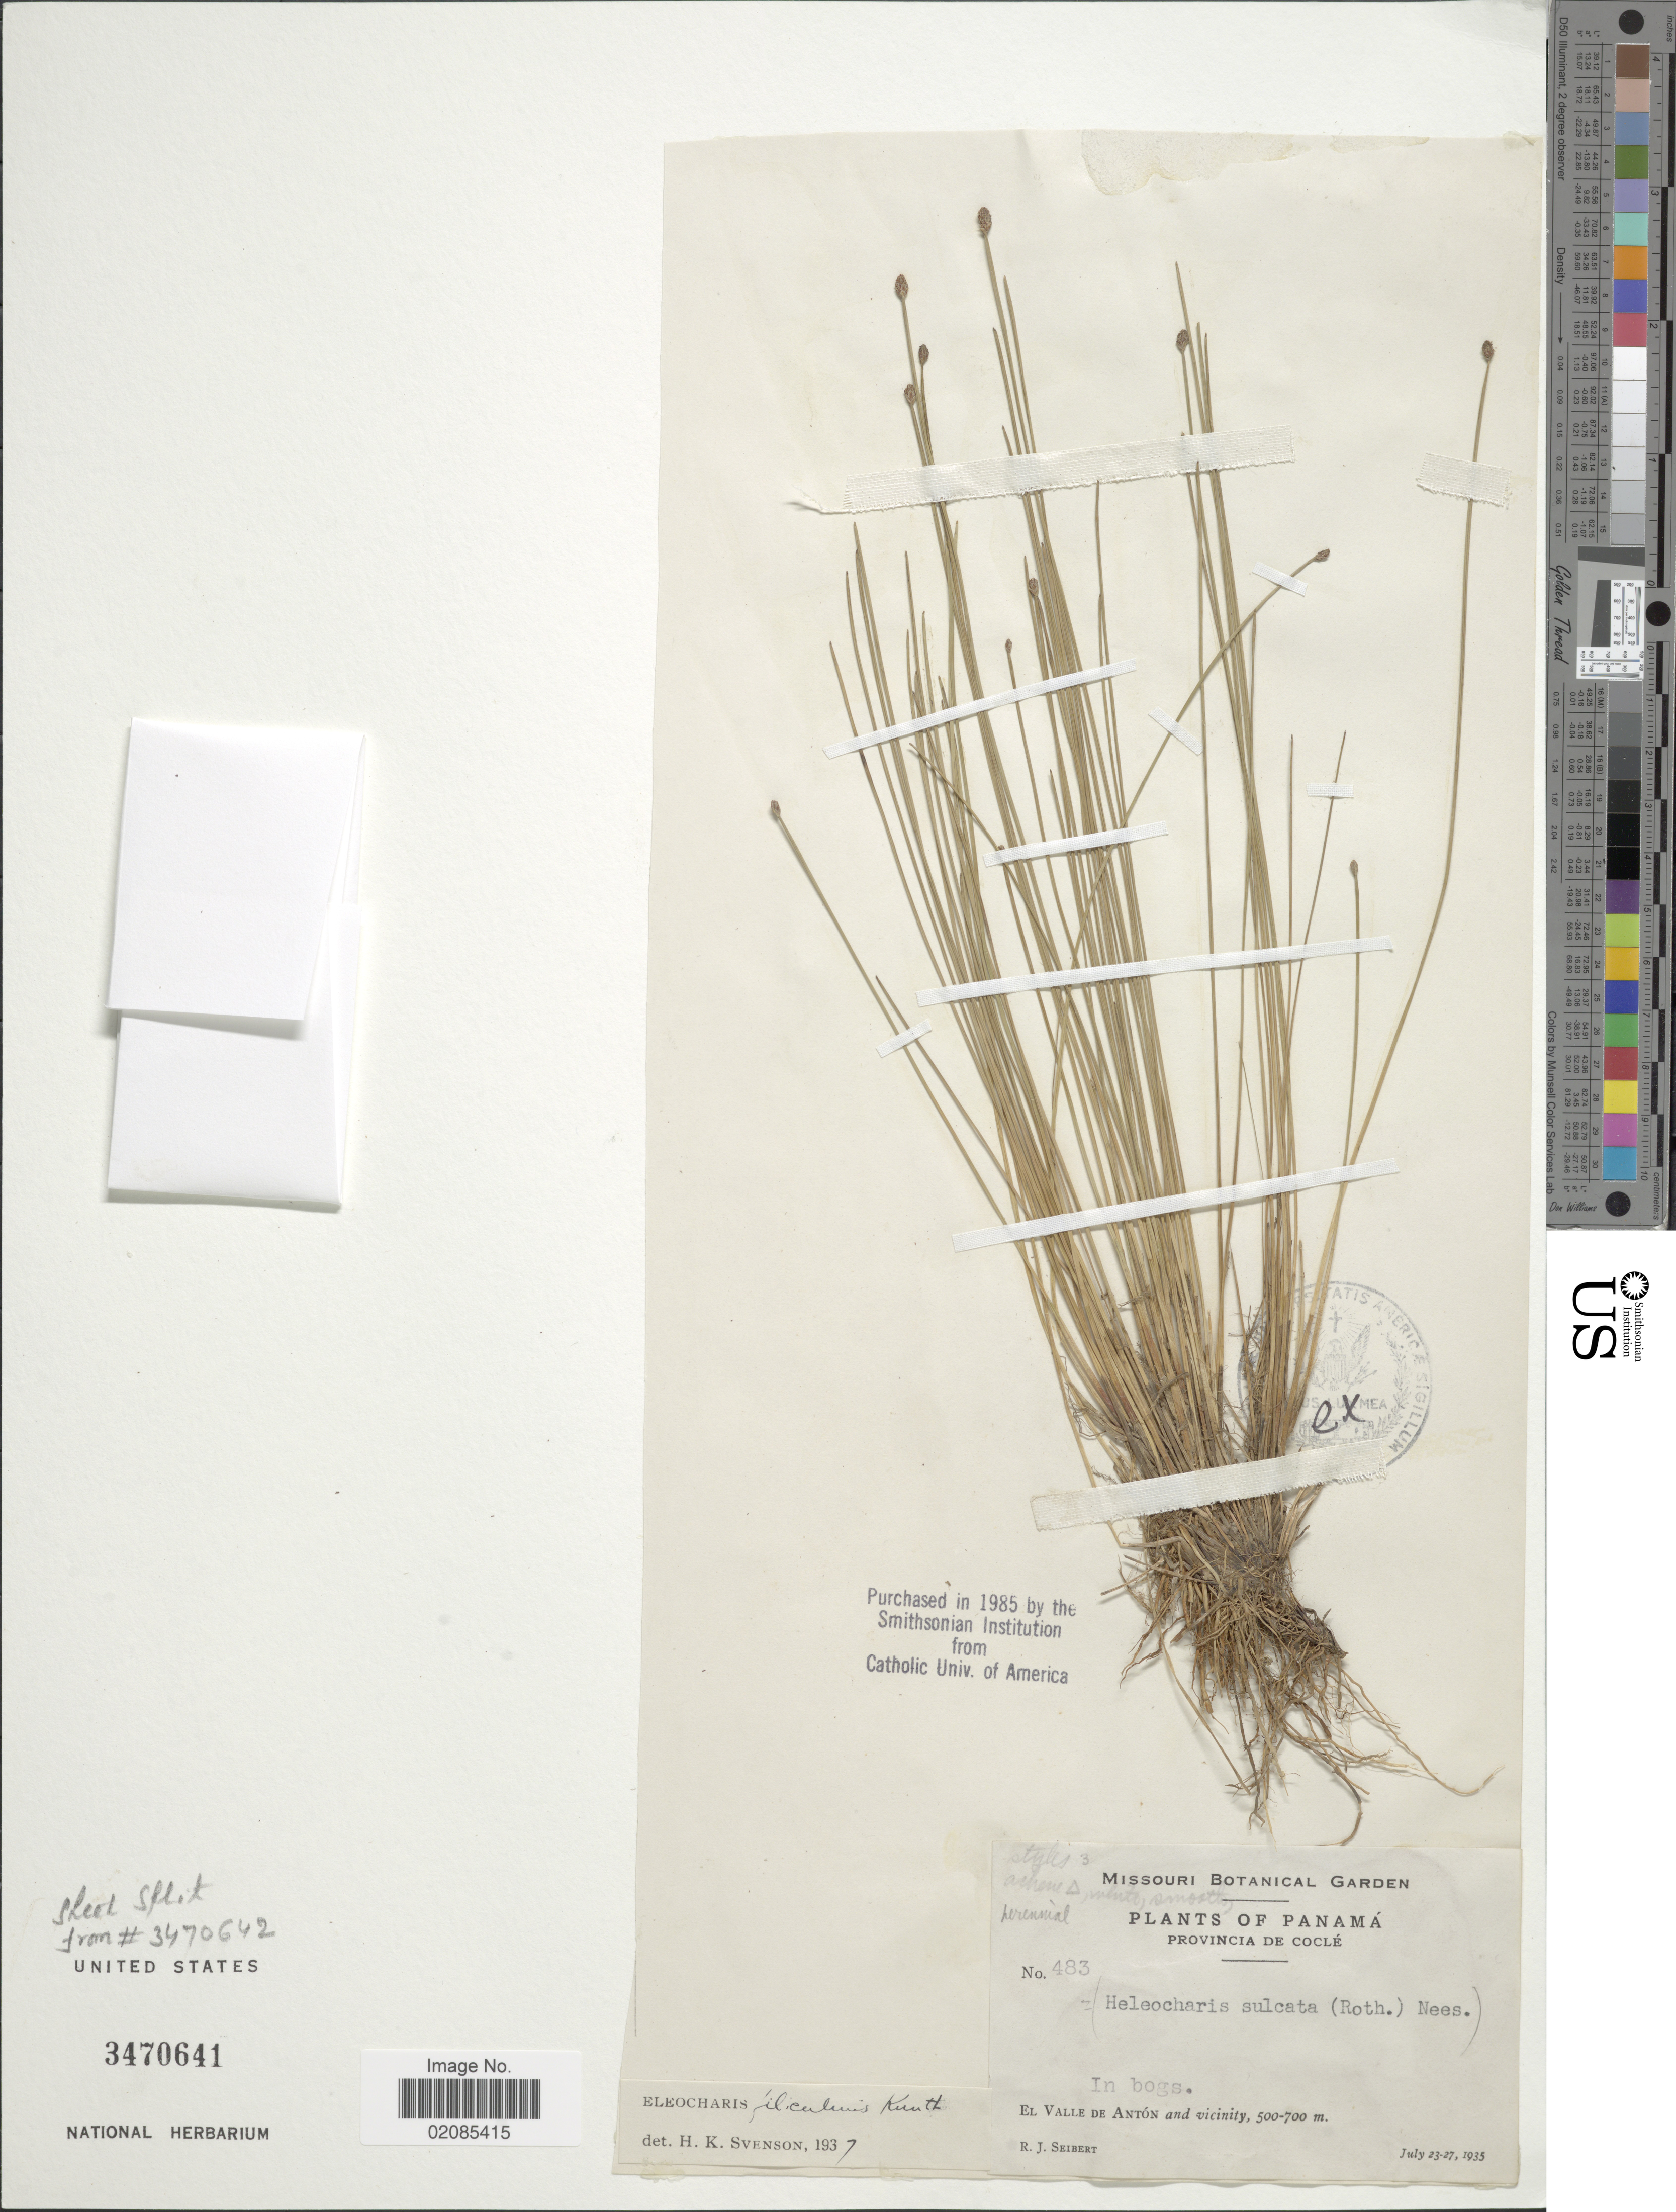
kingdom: Plantae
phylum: Tracheophyta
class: Liliopsida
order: Poales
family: Cyperaceae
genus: Eleocharis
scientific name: Eleocharis filiculmis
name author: Kunth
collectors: R. J. Seibert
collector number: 483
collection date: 1935-07-23/1935-07-27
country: Panama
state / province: Coclé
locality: De Cocle, in bogs, El Valle de Anton and vicinity.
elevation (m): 500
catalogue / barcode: US 3470641